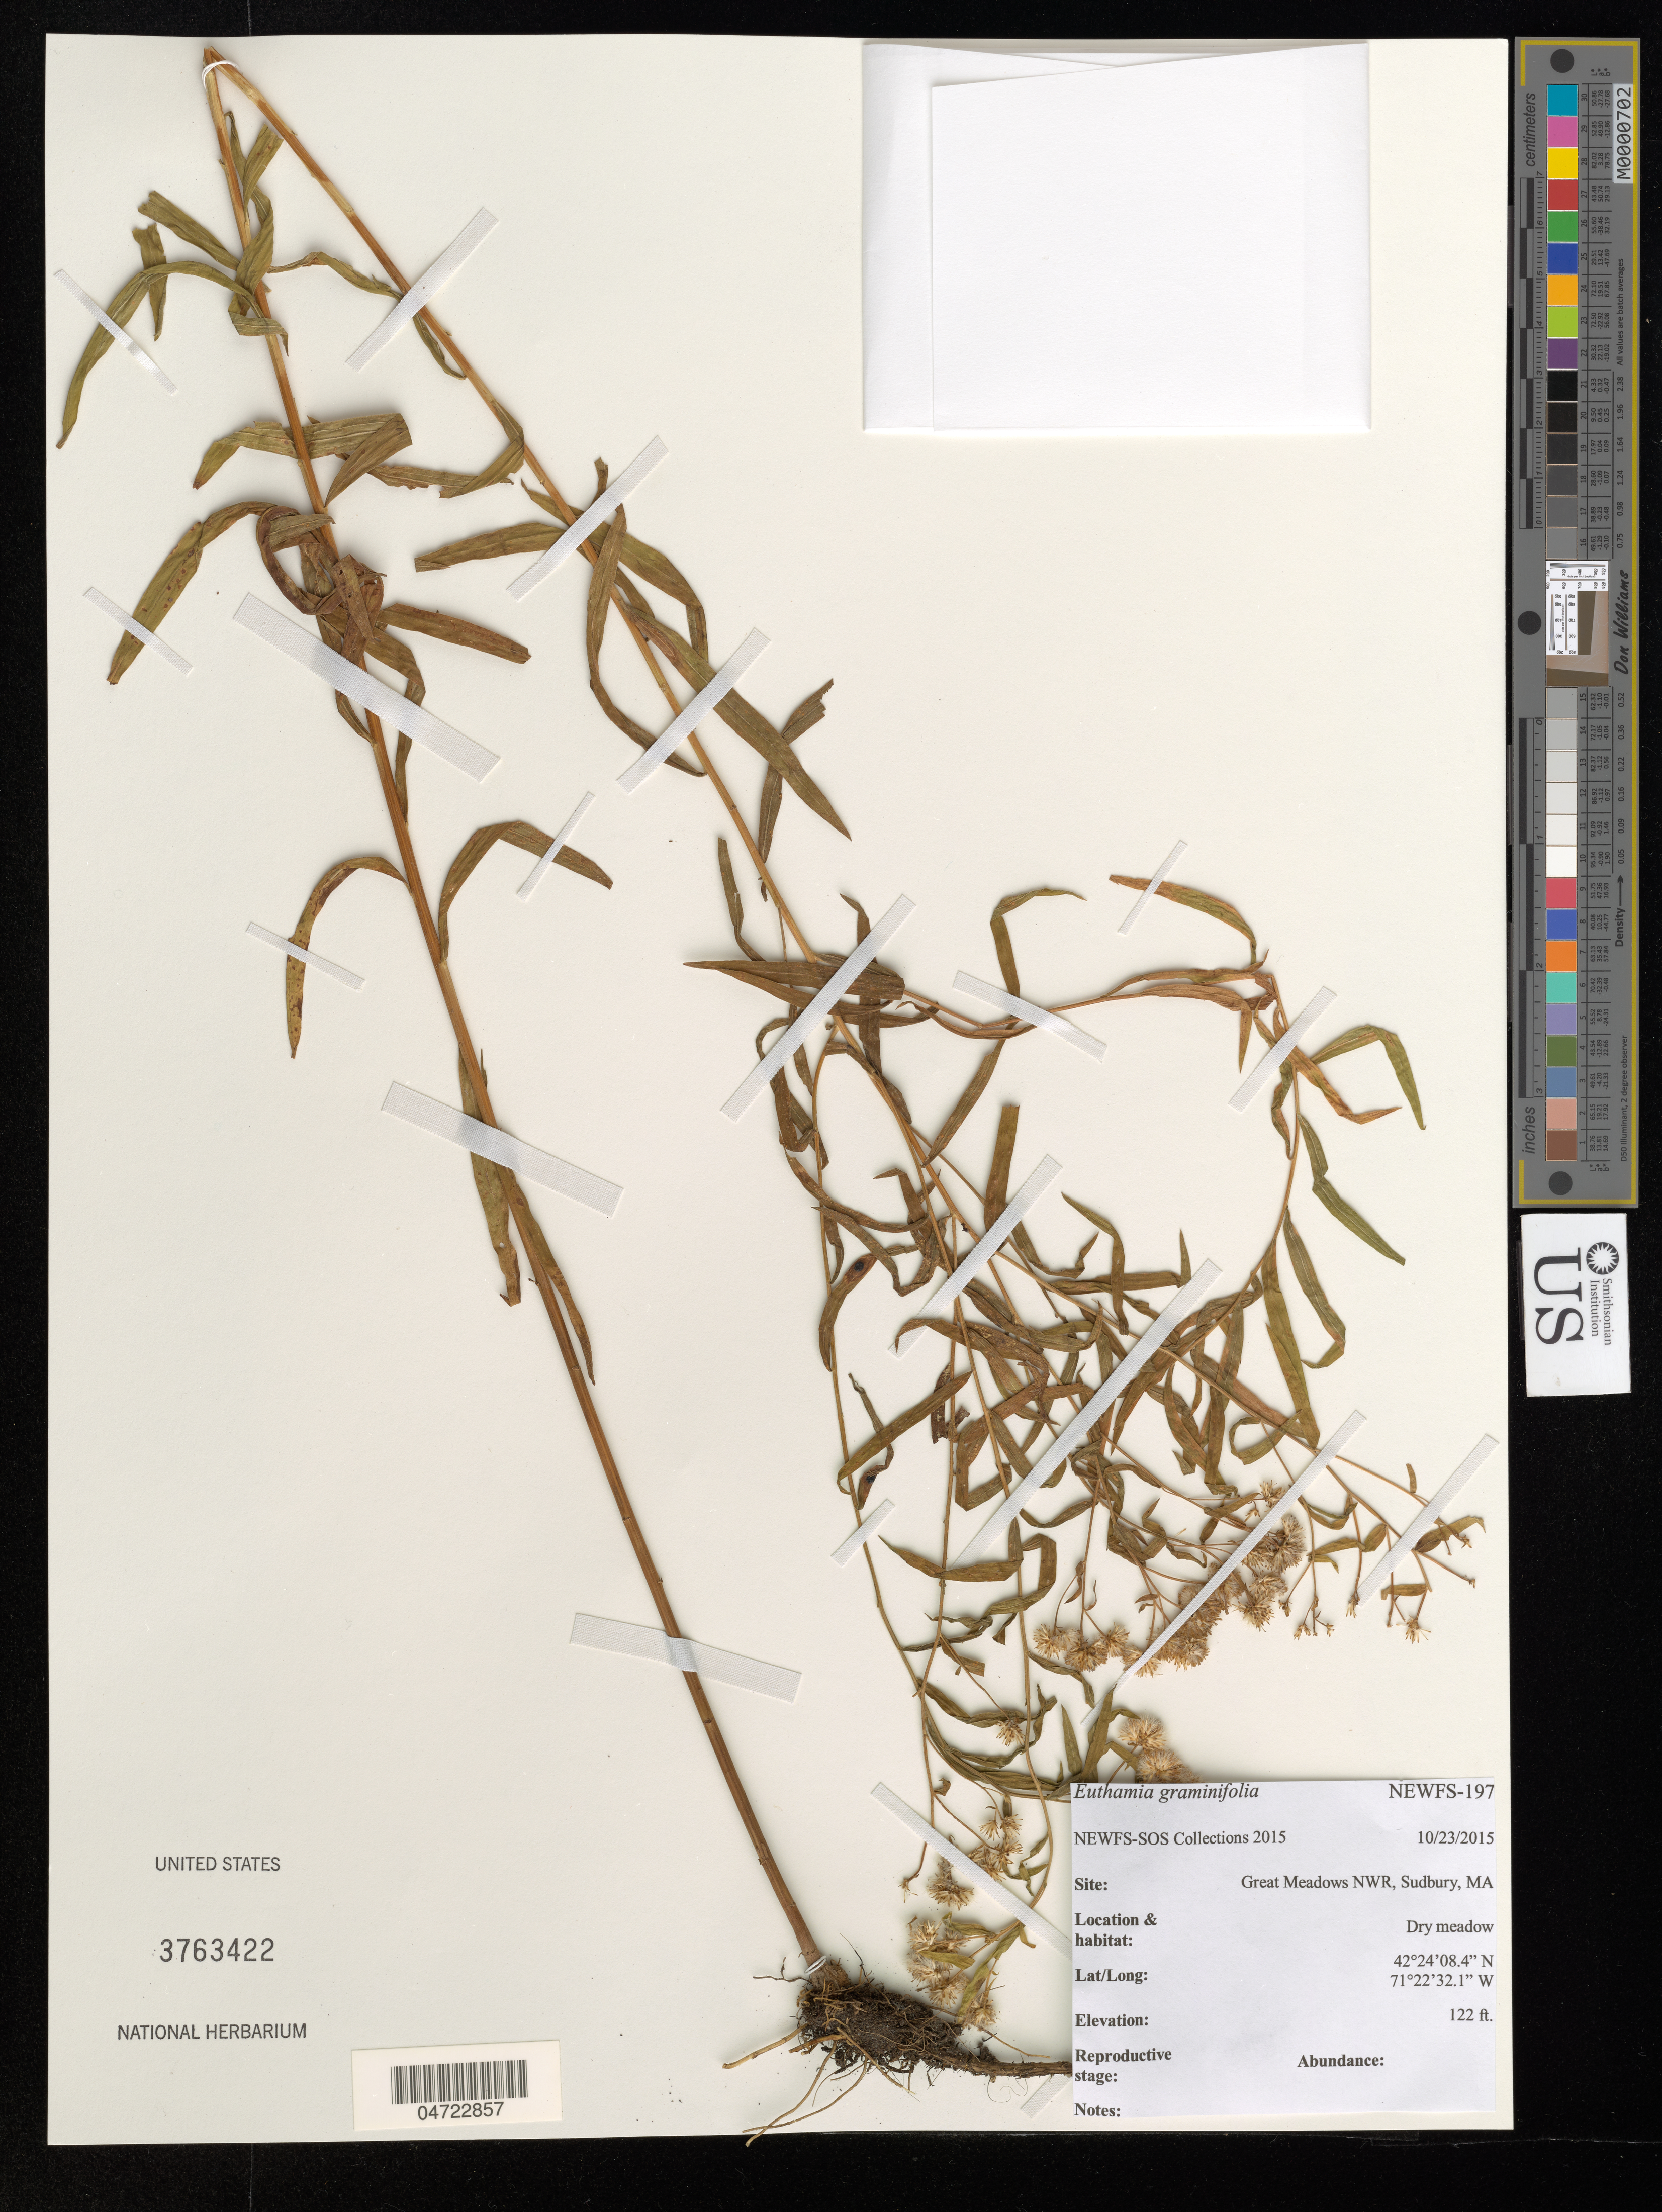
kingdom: Plantae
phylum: Tracheophyta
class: Magnoliopsida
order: Asterales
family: Asteraceae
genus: Euthamia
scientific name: Euthamia graminifolia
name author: (L.) Nutt.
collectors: NEWFS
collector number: NEWFS-197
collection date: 2015-10-23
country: United States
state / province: Massachusetts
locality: Great Meadows NWR, Sudbury.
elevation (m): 37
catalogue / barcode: US 3763422